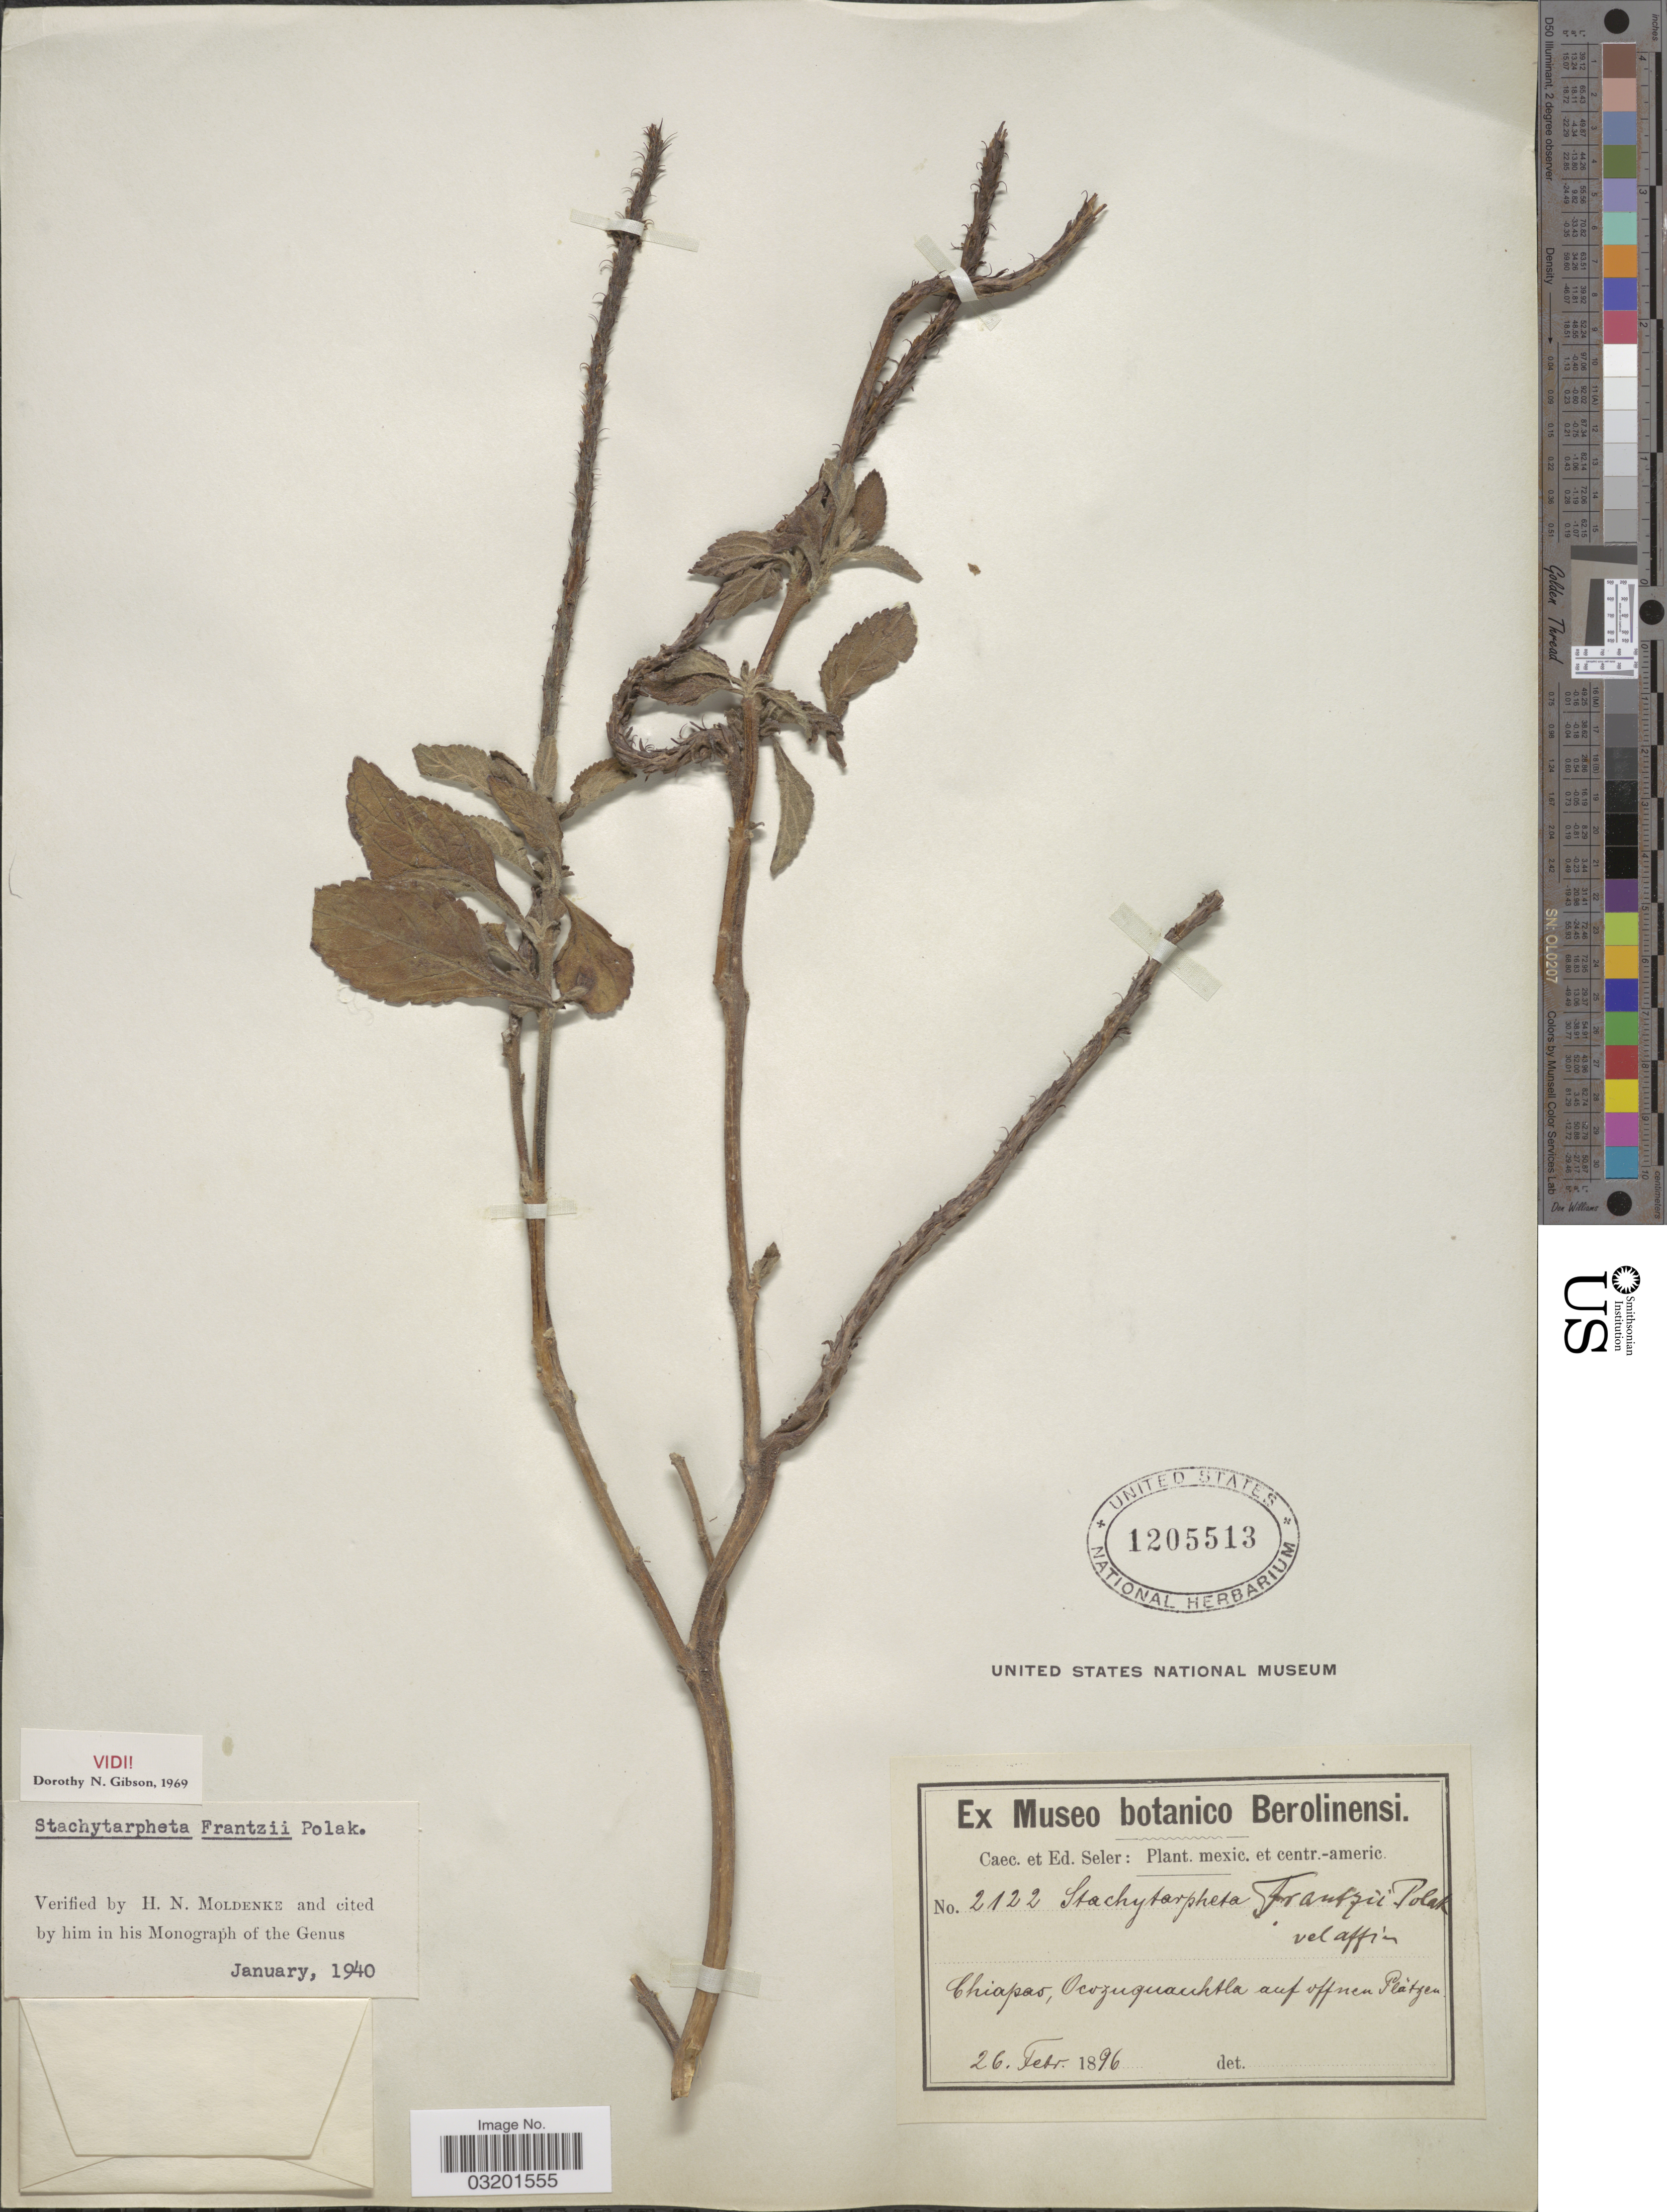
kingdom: Plantae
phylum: Tracheophyta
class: Magnoliopsida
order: Lamiales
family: Verbenaceae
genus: Stachytarpheta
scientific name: Stachytarpheta frantzii var. frantzii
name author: Pol.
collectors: C. Seler & E. G. Seler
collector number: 2122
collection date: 1896-02-26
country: Mexico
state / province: Chiapas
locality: Ocozuquauhtla.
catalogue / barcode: US 1205513